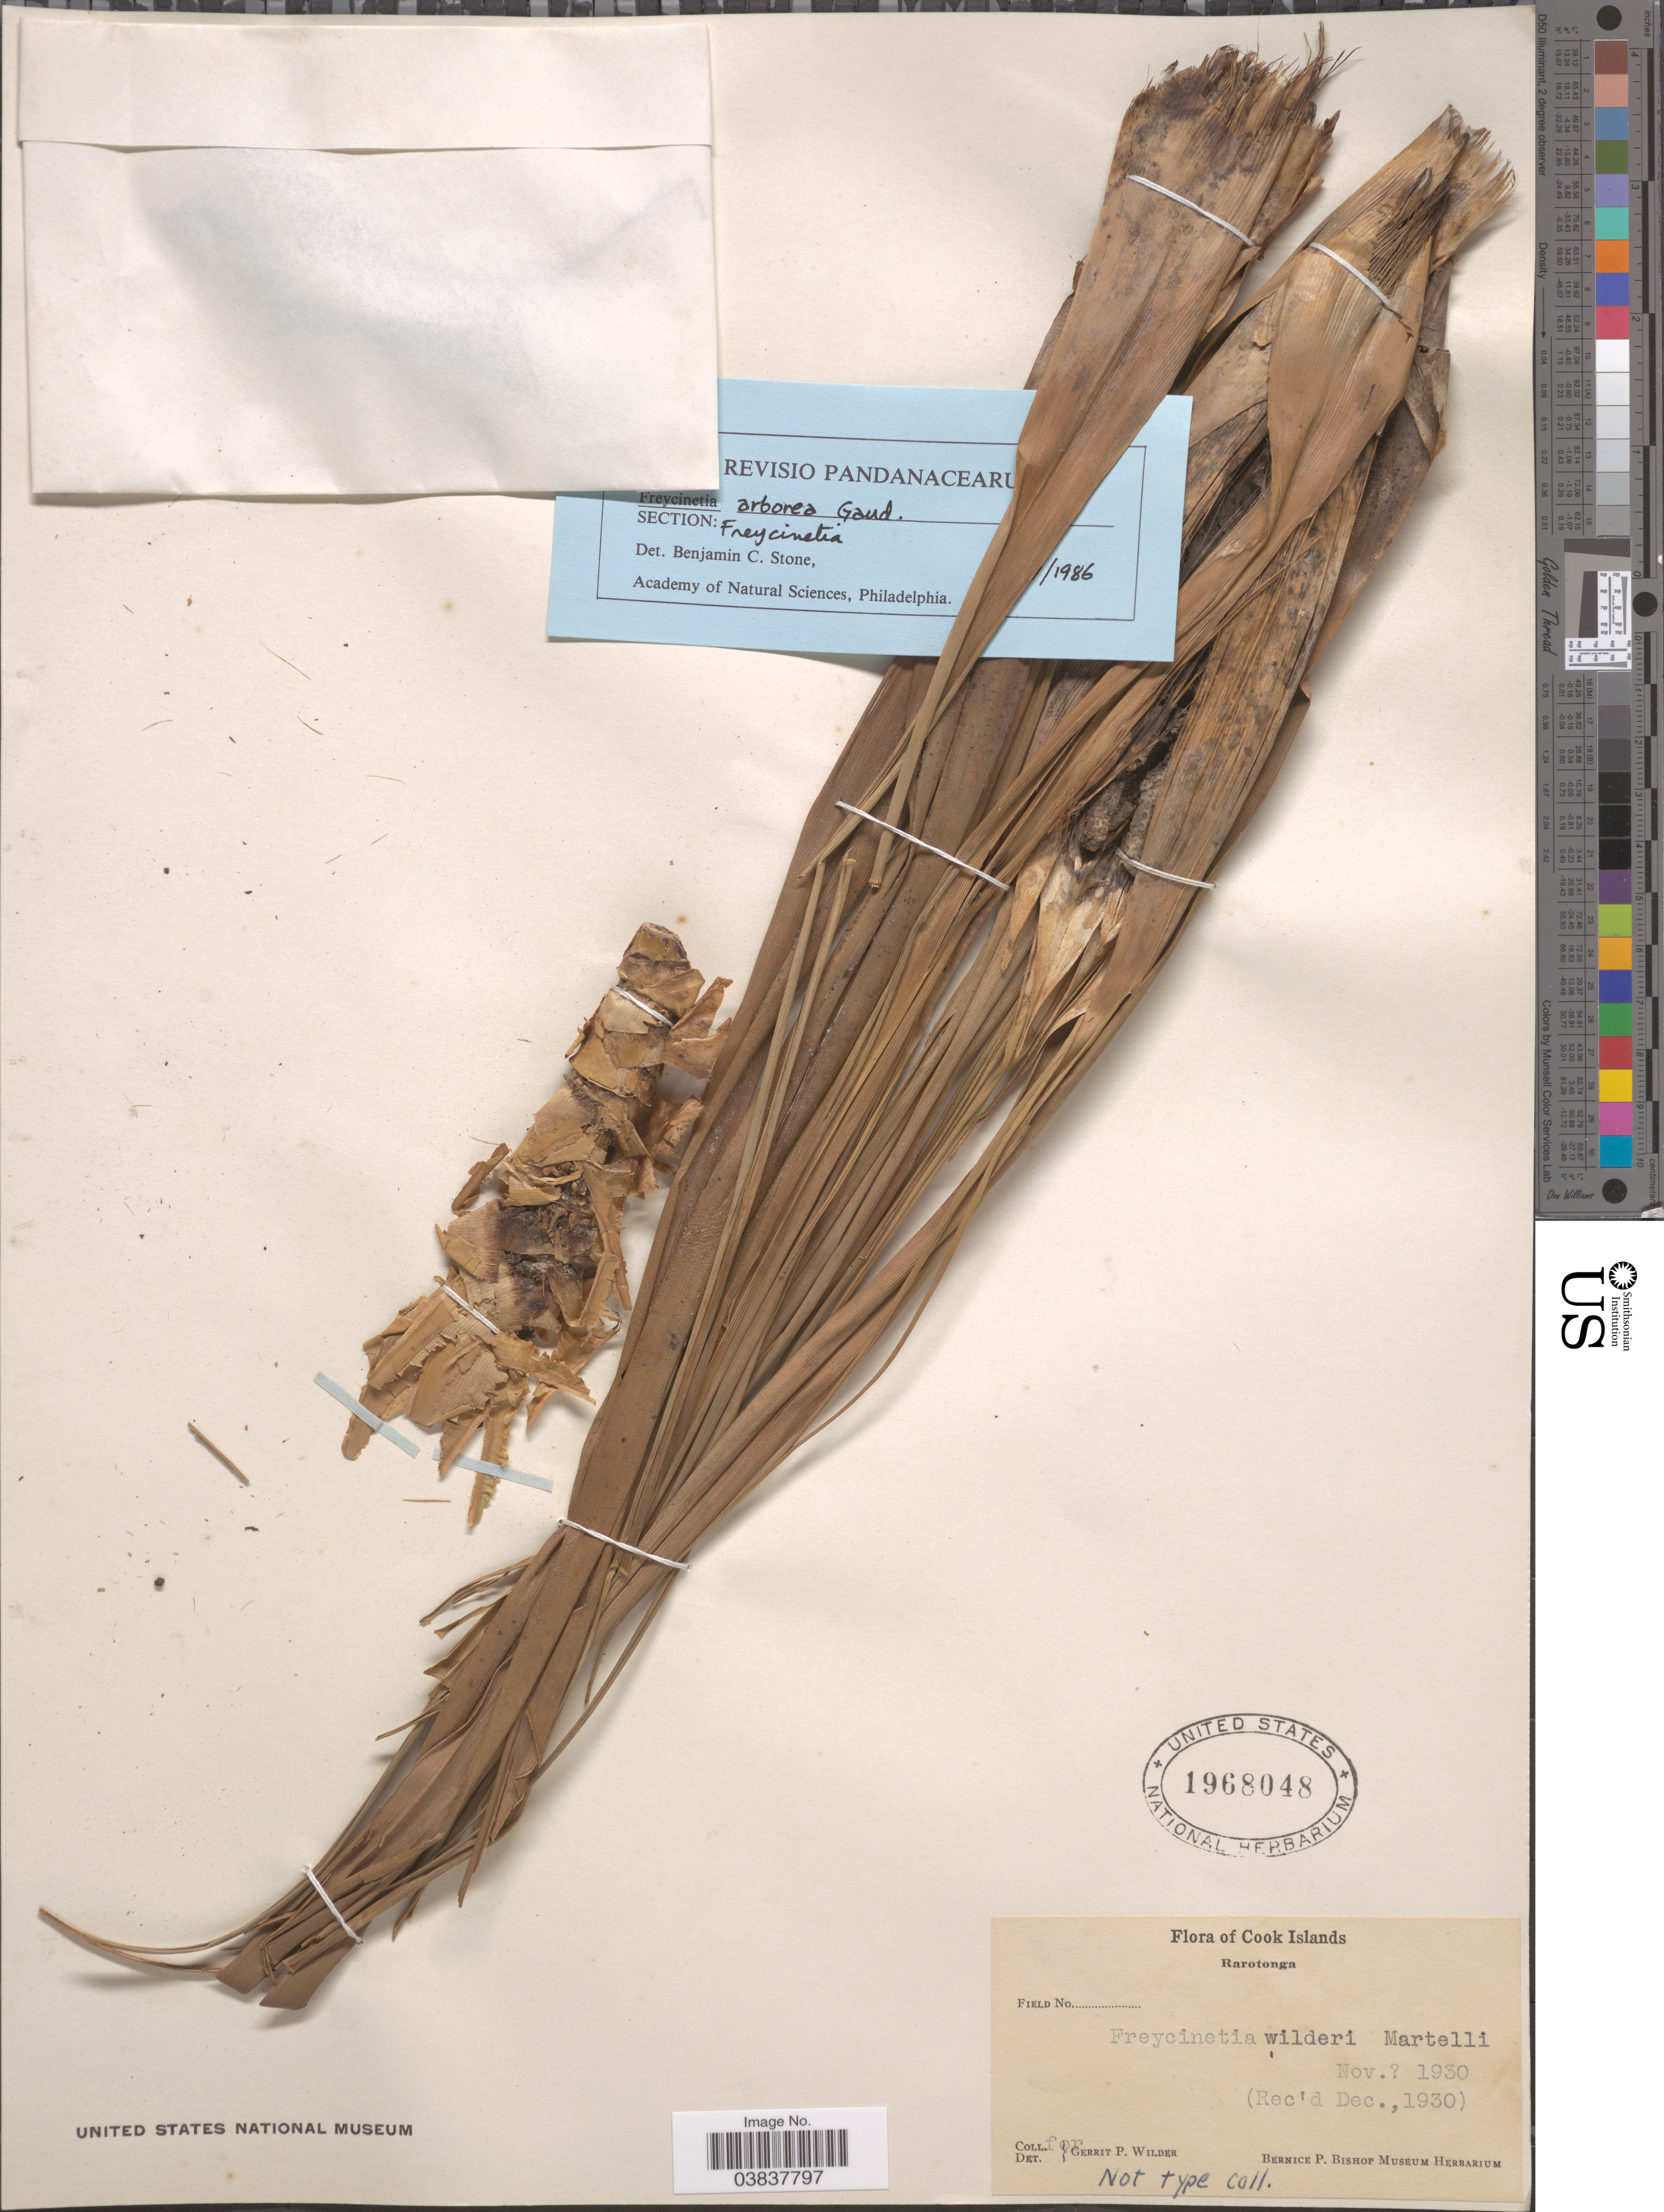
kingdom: Plantae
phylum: Tracheophyta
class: Liliopsida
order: Pandanales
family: Pandanaceae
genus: Freycinetia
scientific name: Freycinetia wilderi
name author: Martelli ex Wilder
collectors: G. Wilder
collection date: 1930-11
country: Cook Islands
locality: Cook Islands. Rarotonga.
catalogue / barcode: US 1968048